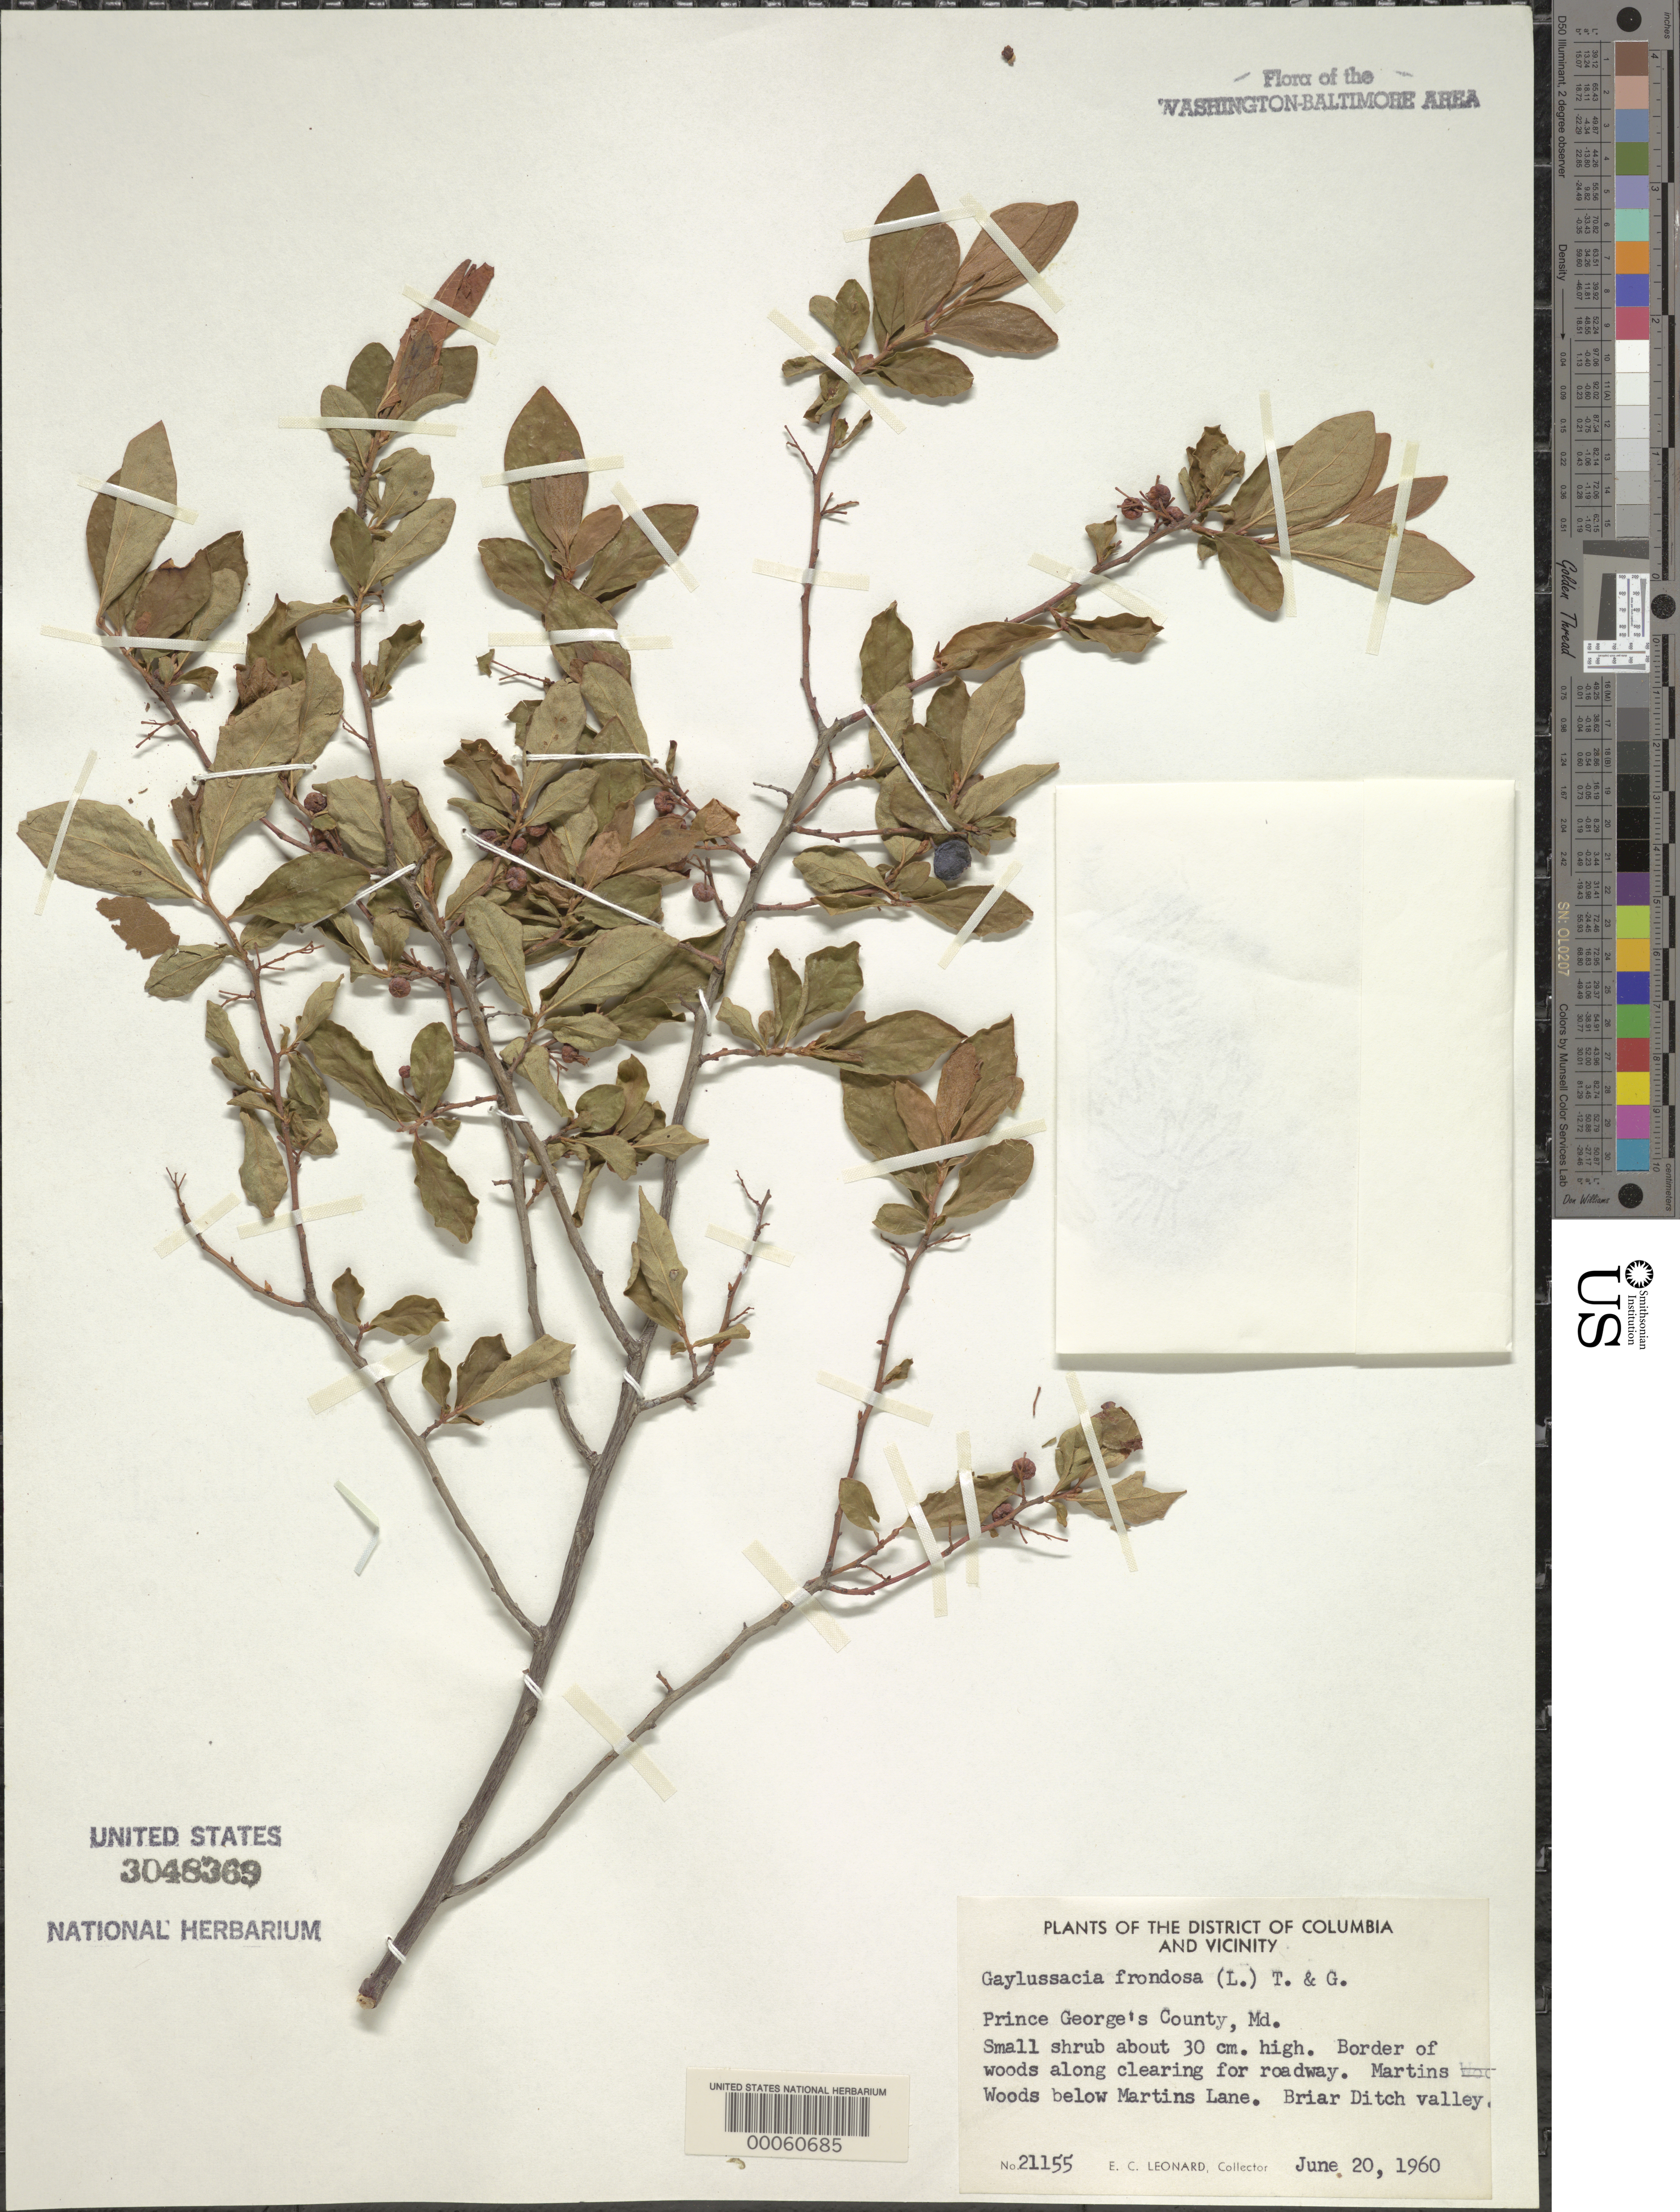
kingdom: Plantae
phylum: Tracheophyta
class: Magnoliopsida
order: Ericales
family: Ericaceae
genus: Gaylussacia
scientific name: Gaylussacia frondosa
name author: (L.) Torr. & A. Gray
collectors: E. C. Leonard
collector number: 21155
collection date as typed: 20 Jun 1960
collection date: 1960-06-20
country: United States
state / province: Maryland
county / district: Prince George's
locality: Martins Lane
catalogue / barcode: US 3048369